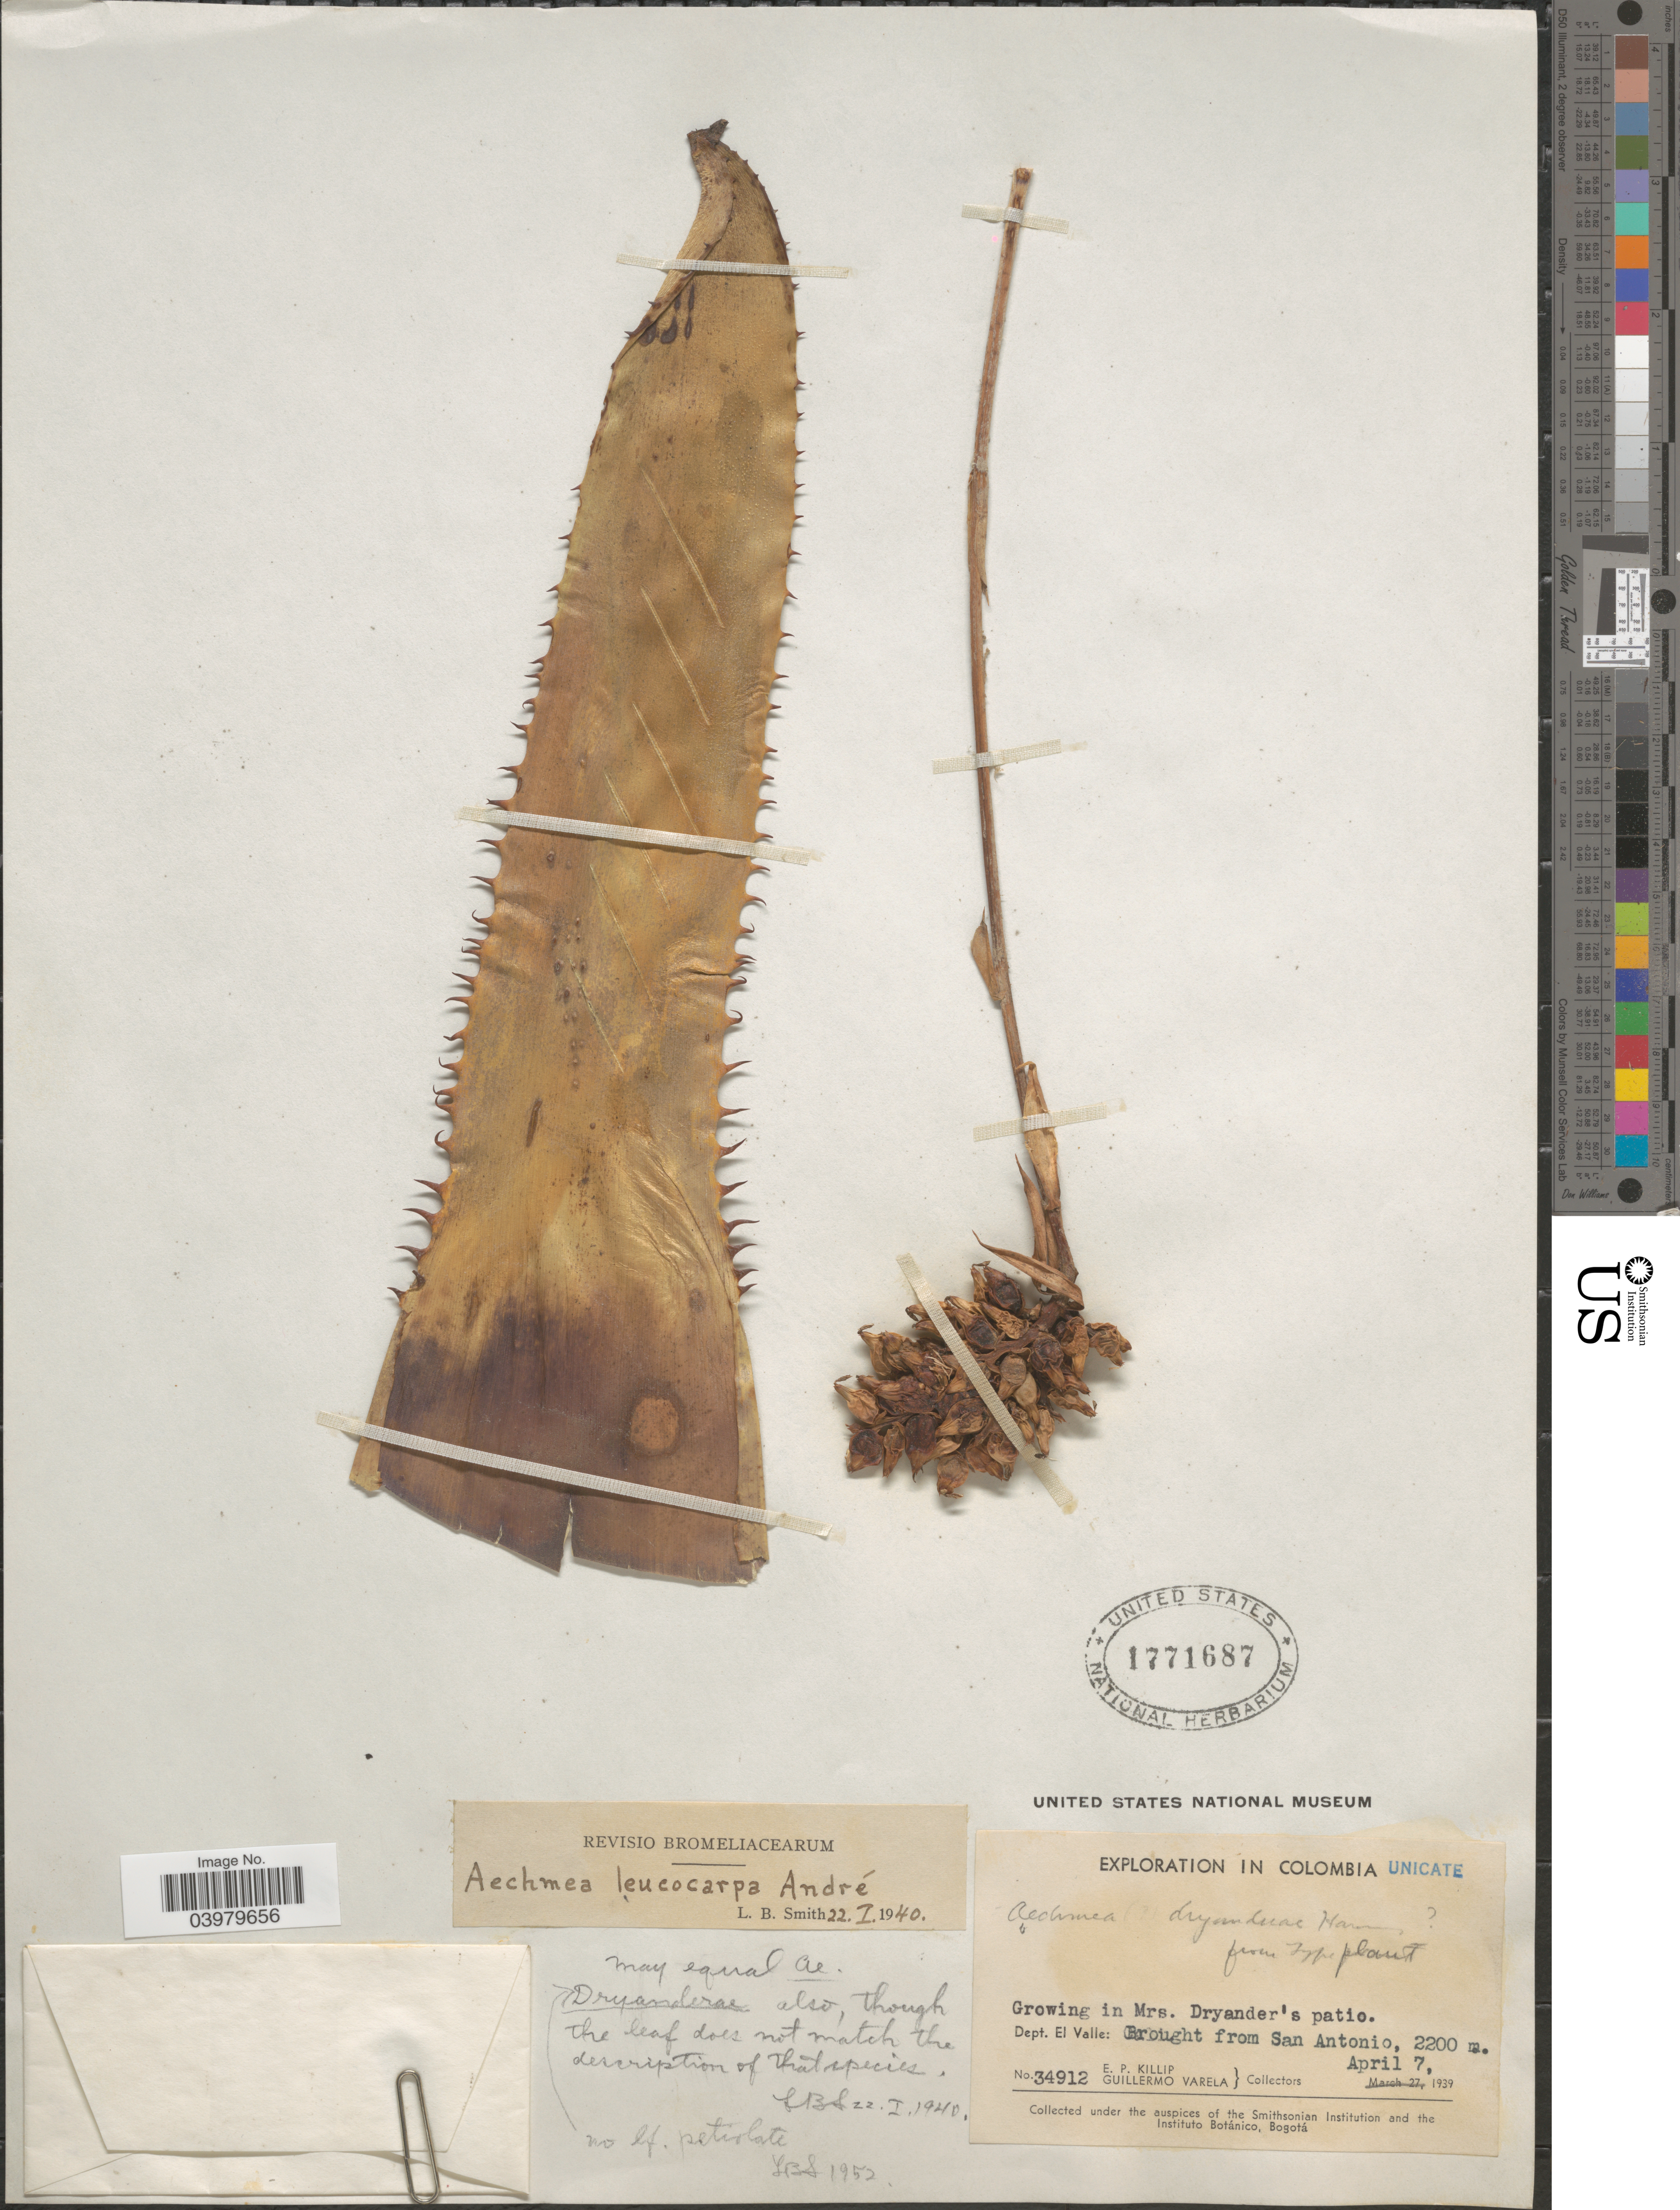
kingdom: Plantae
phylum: Tracheophyta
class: Liliopsida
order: Poales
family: Bromeliaceae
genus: Aechmea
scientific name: Aechmea leucocarpa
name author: André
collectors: E. P. Killip & G. Varela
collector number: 34912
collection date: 1939-04-07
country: Colombia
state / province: Valle del Cauca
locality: Dept. El Valle: brought from San Antonio.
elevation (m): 2200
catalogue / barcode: US 1771687